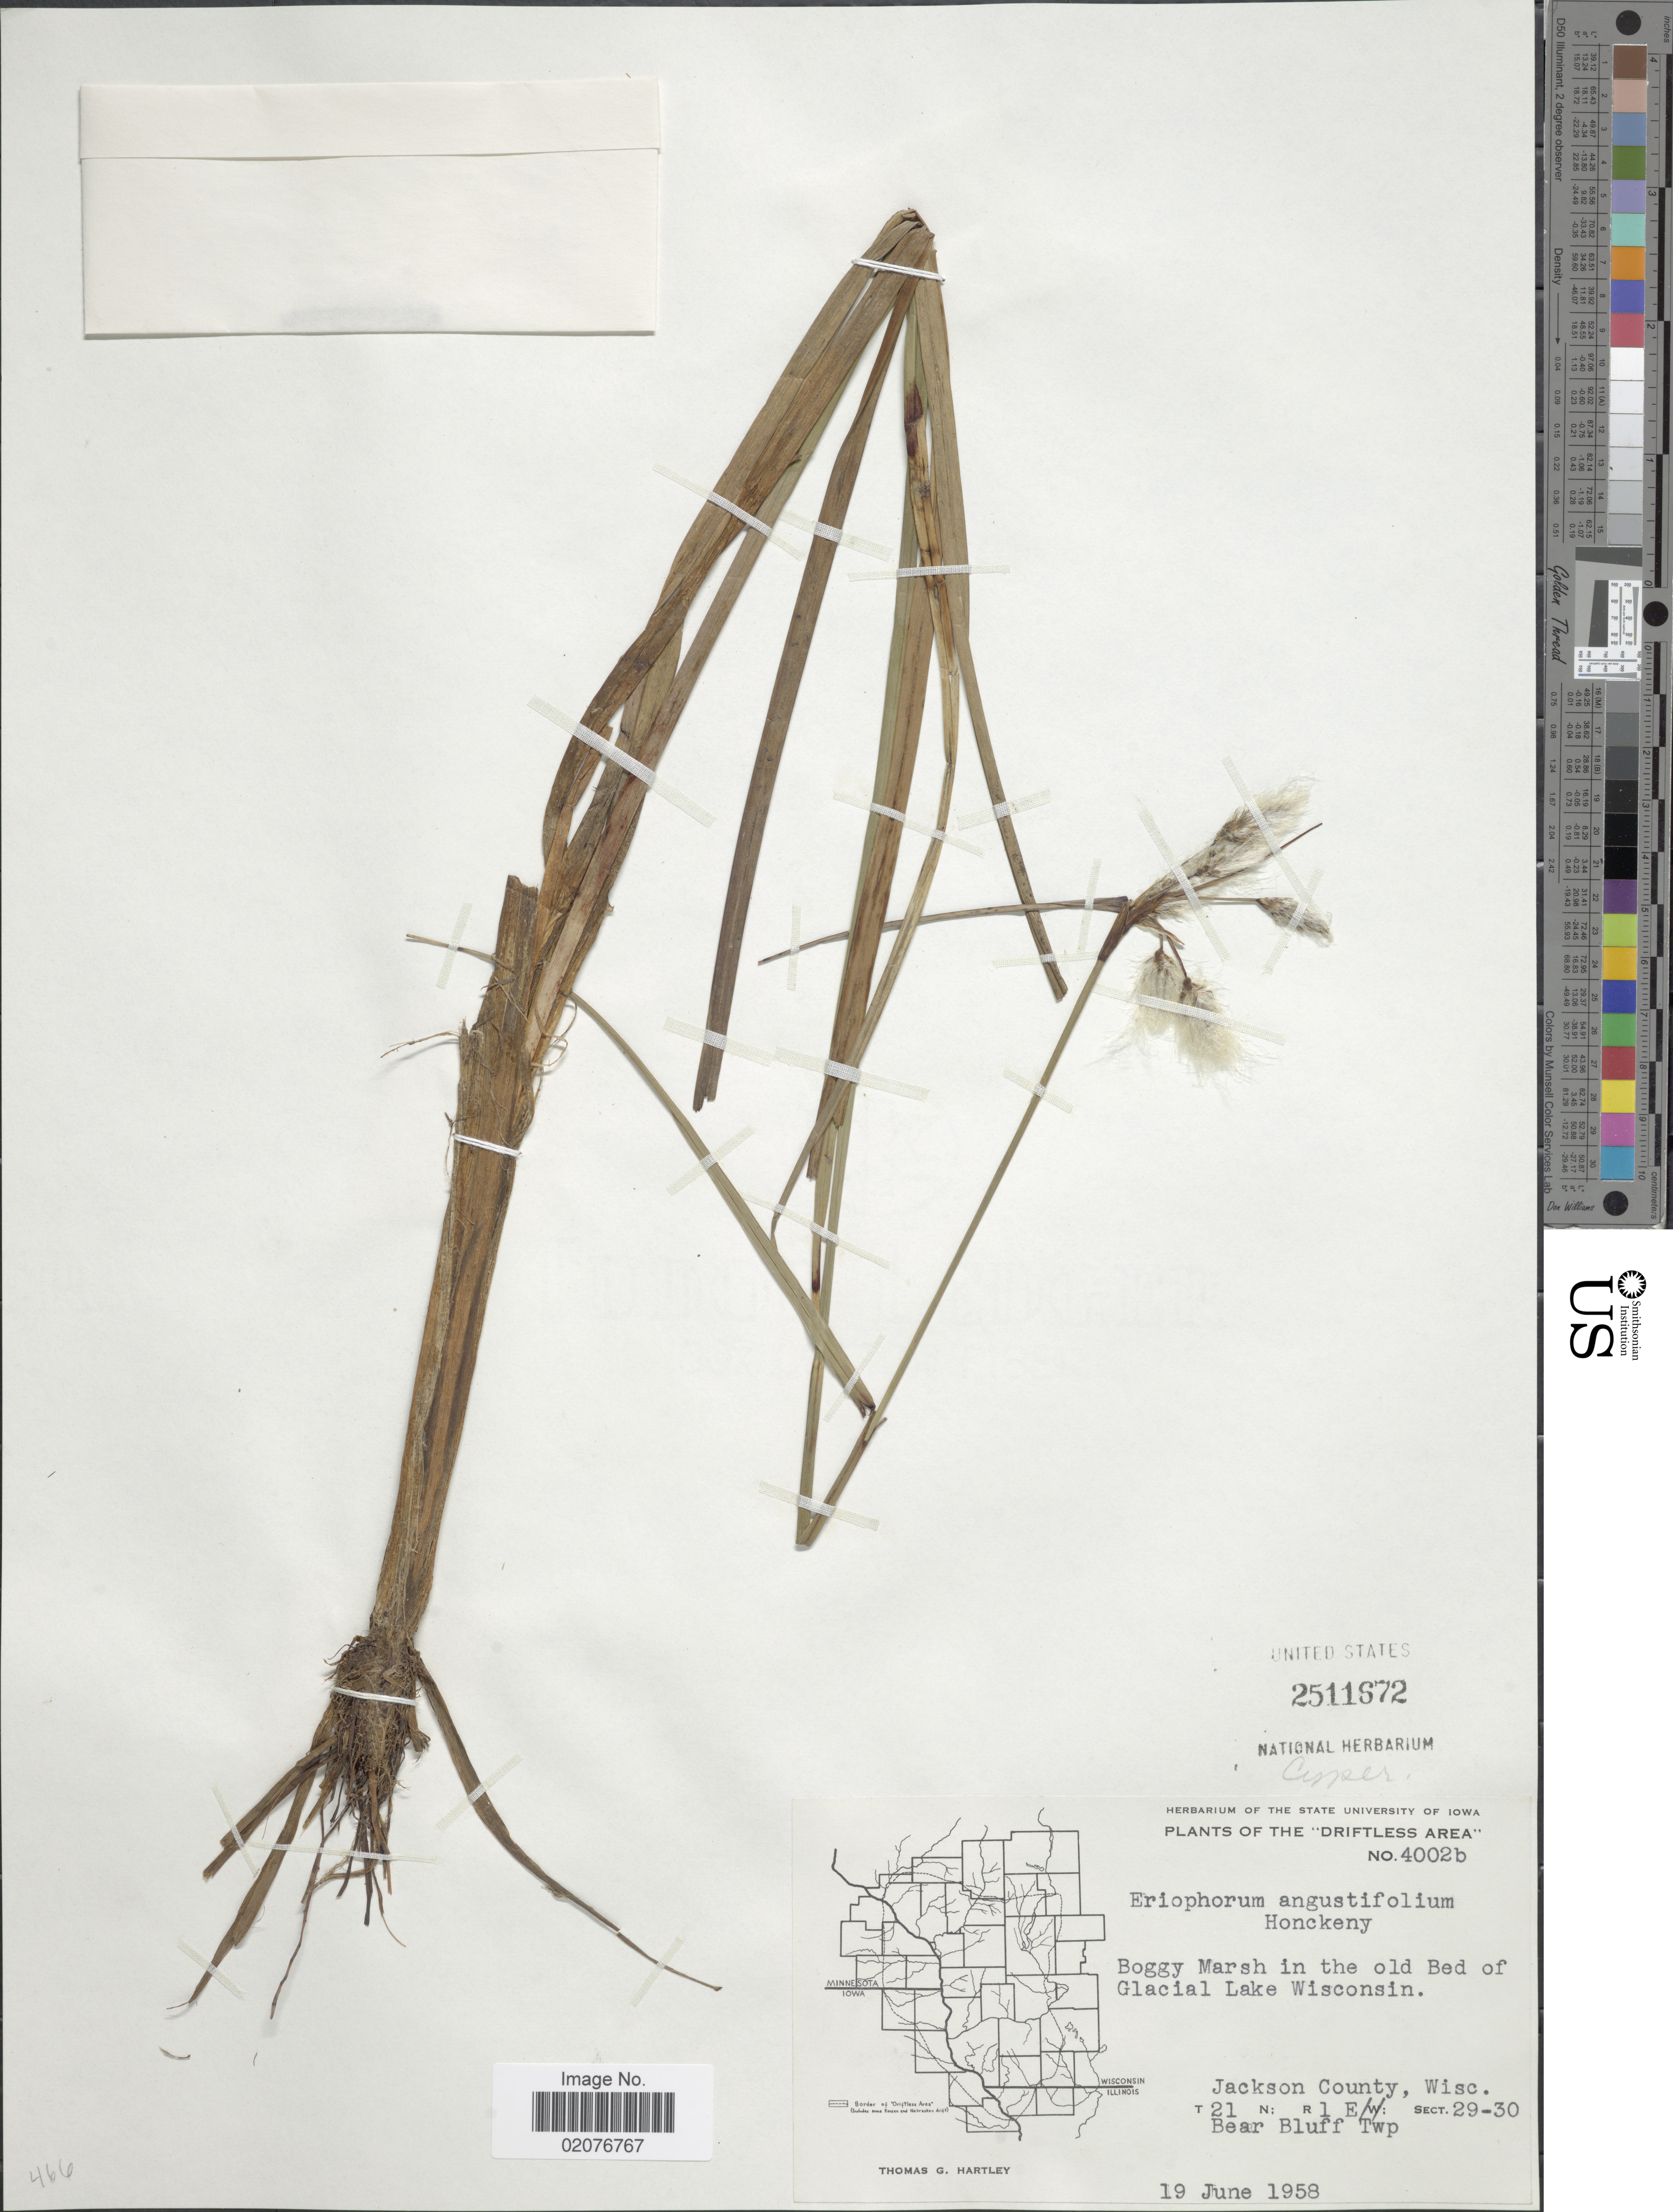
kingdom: Plantae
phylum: Tracheophyta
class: Liliopsida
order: Poales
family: Cyperaceae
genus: Eriophorum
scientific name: Eriophorum angustifolium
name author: Honck.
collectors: T. G. Hartley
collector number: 4002b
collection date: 1958-06-19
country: United States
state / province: Wisconsin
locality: The 'Driftles Area', Boggy Marsh in the old Bed of Glacial Lake Wisconsin, Jackson County, T21 N; R 1 E; Sect 29-30 Bear Bluff Twp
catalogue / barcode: US 2511672